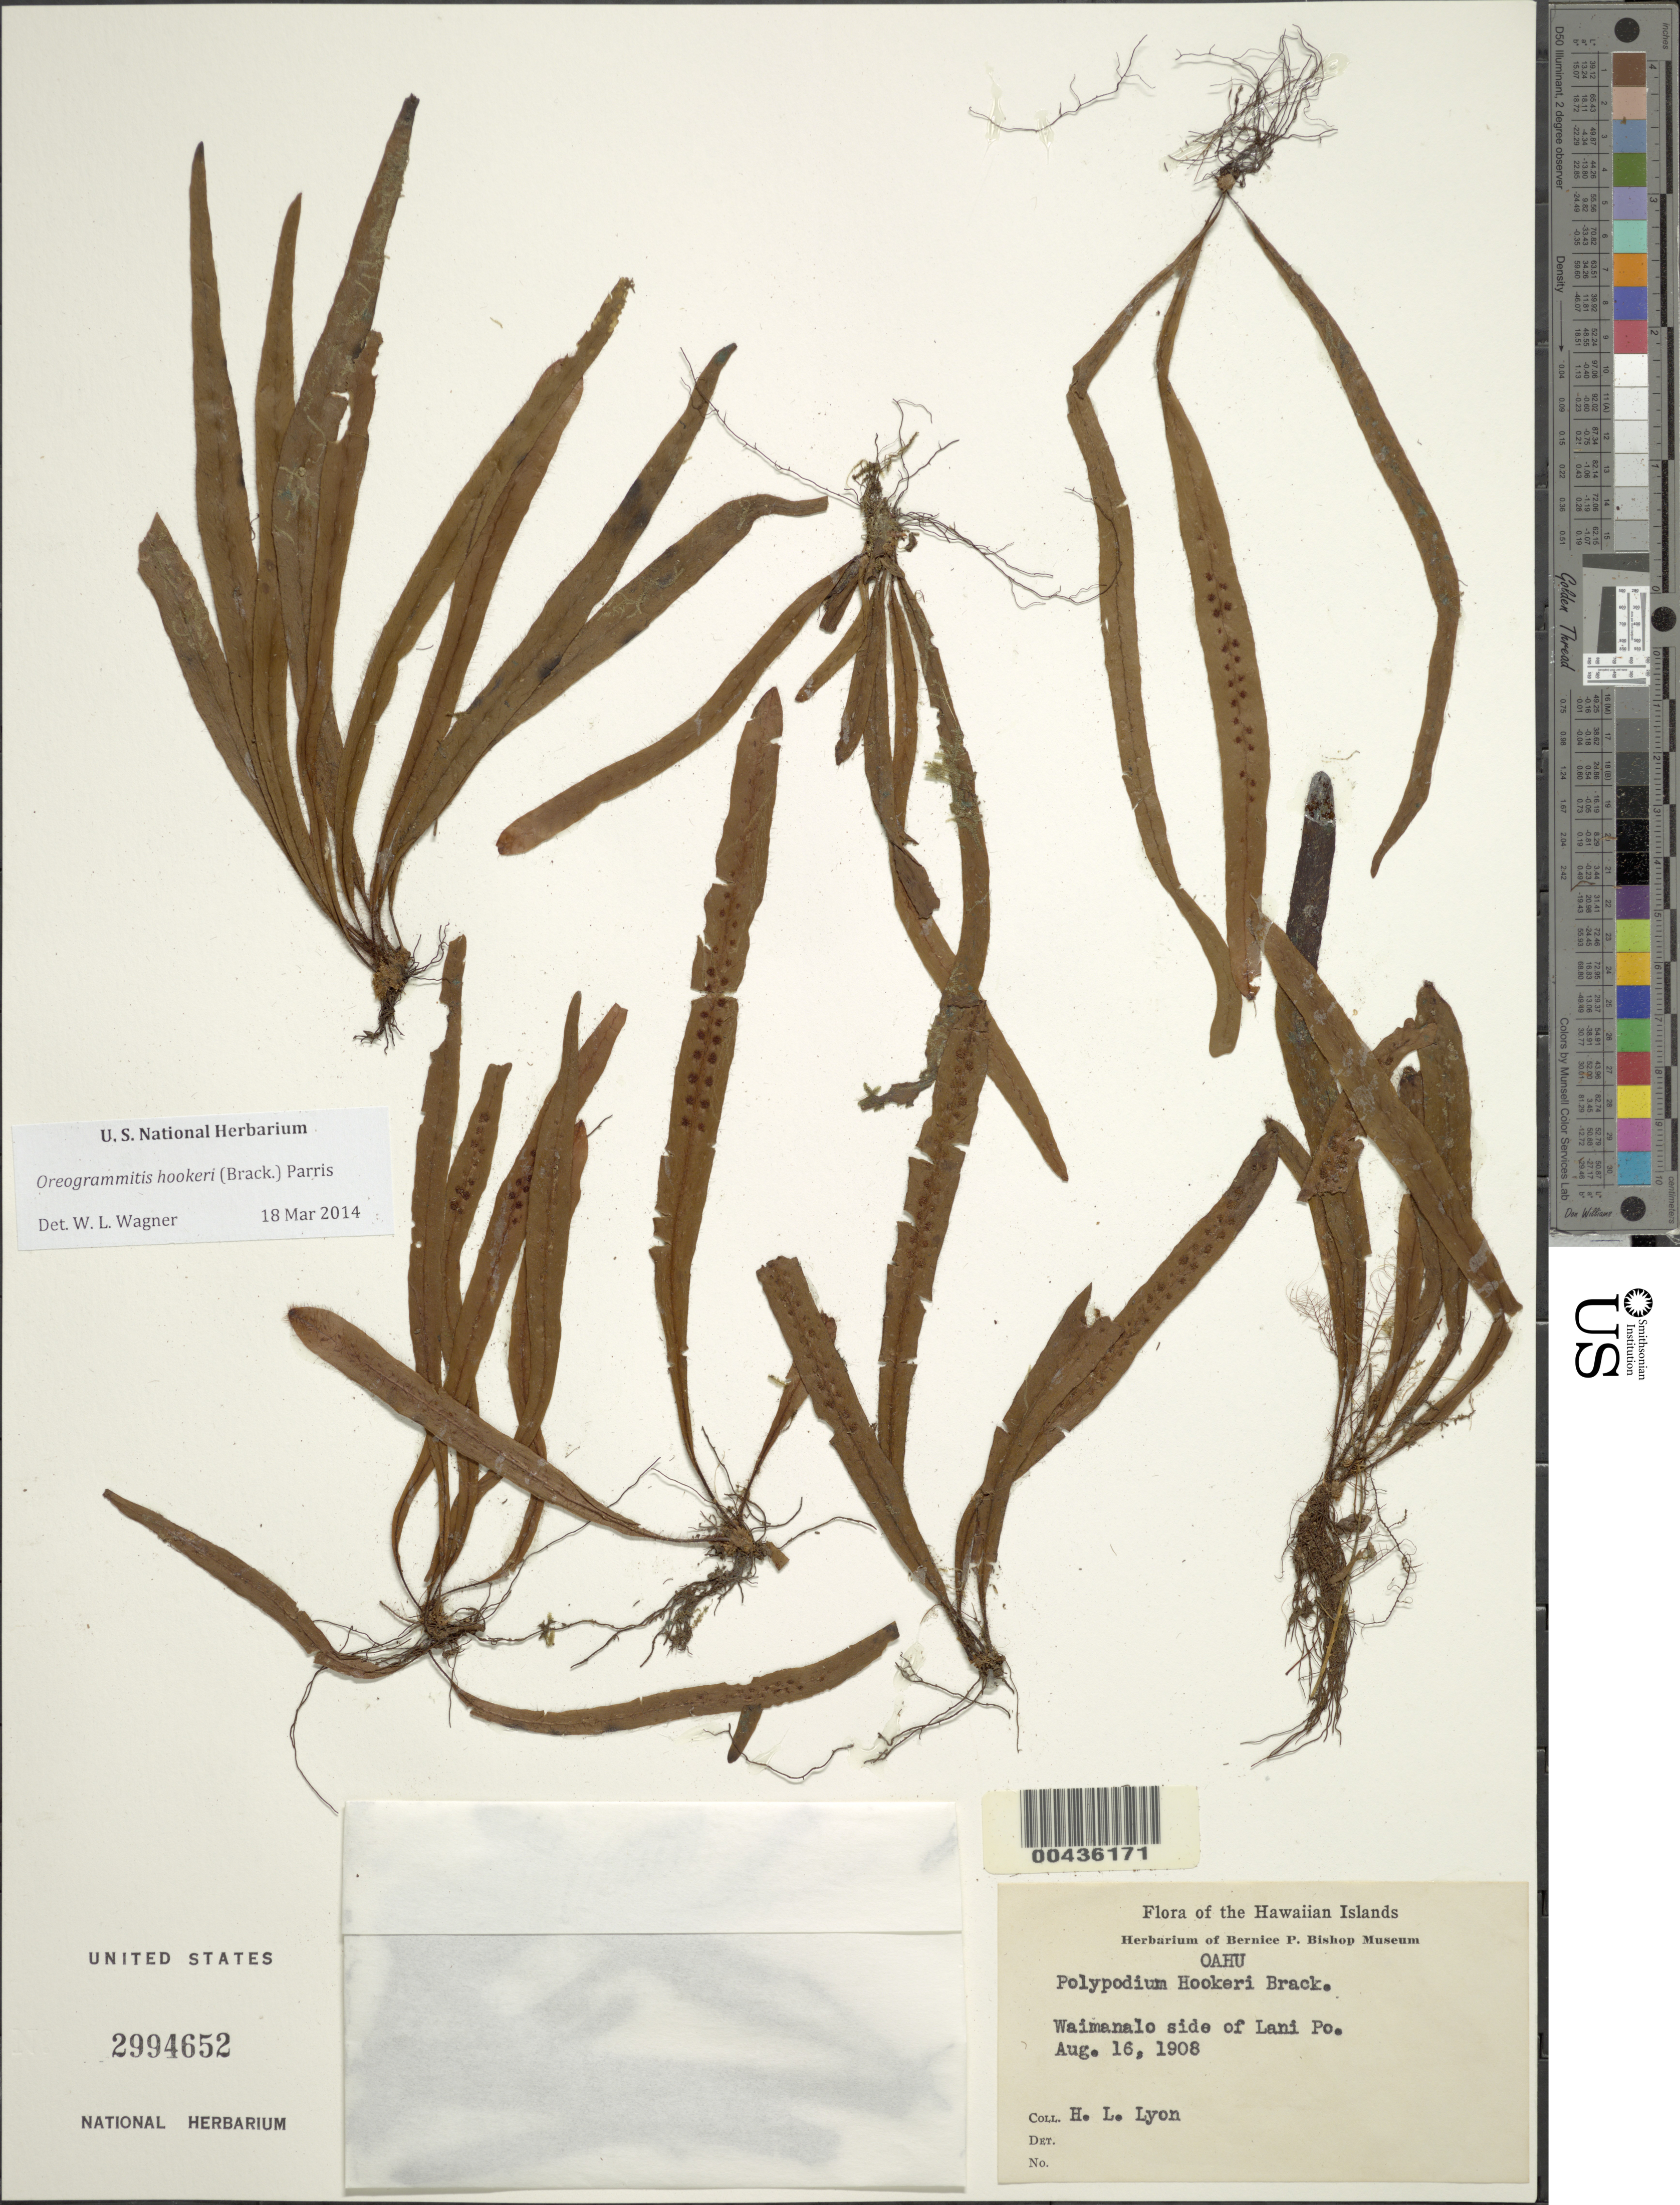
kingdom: Plantae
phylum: Tracheophyta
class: Polypodiopsida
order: Polypodiales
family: Polypodiaceae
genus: Oreogrammitis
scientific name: Oreogrammitis hookeri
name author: (Brack.) Parris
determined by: Wagner, W. L., (BOT), Smithsonian Institution - National Museum of Natural History (UNITED STATES)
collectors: H. Lyon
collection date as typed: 16 Aug 1908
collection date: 1908-08-16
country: United States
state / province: Hawaii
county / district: Honolulu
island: Oahu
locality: Waimanalo side of Lani Po.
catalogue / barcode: US 2994652